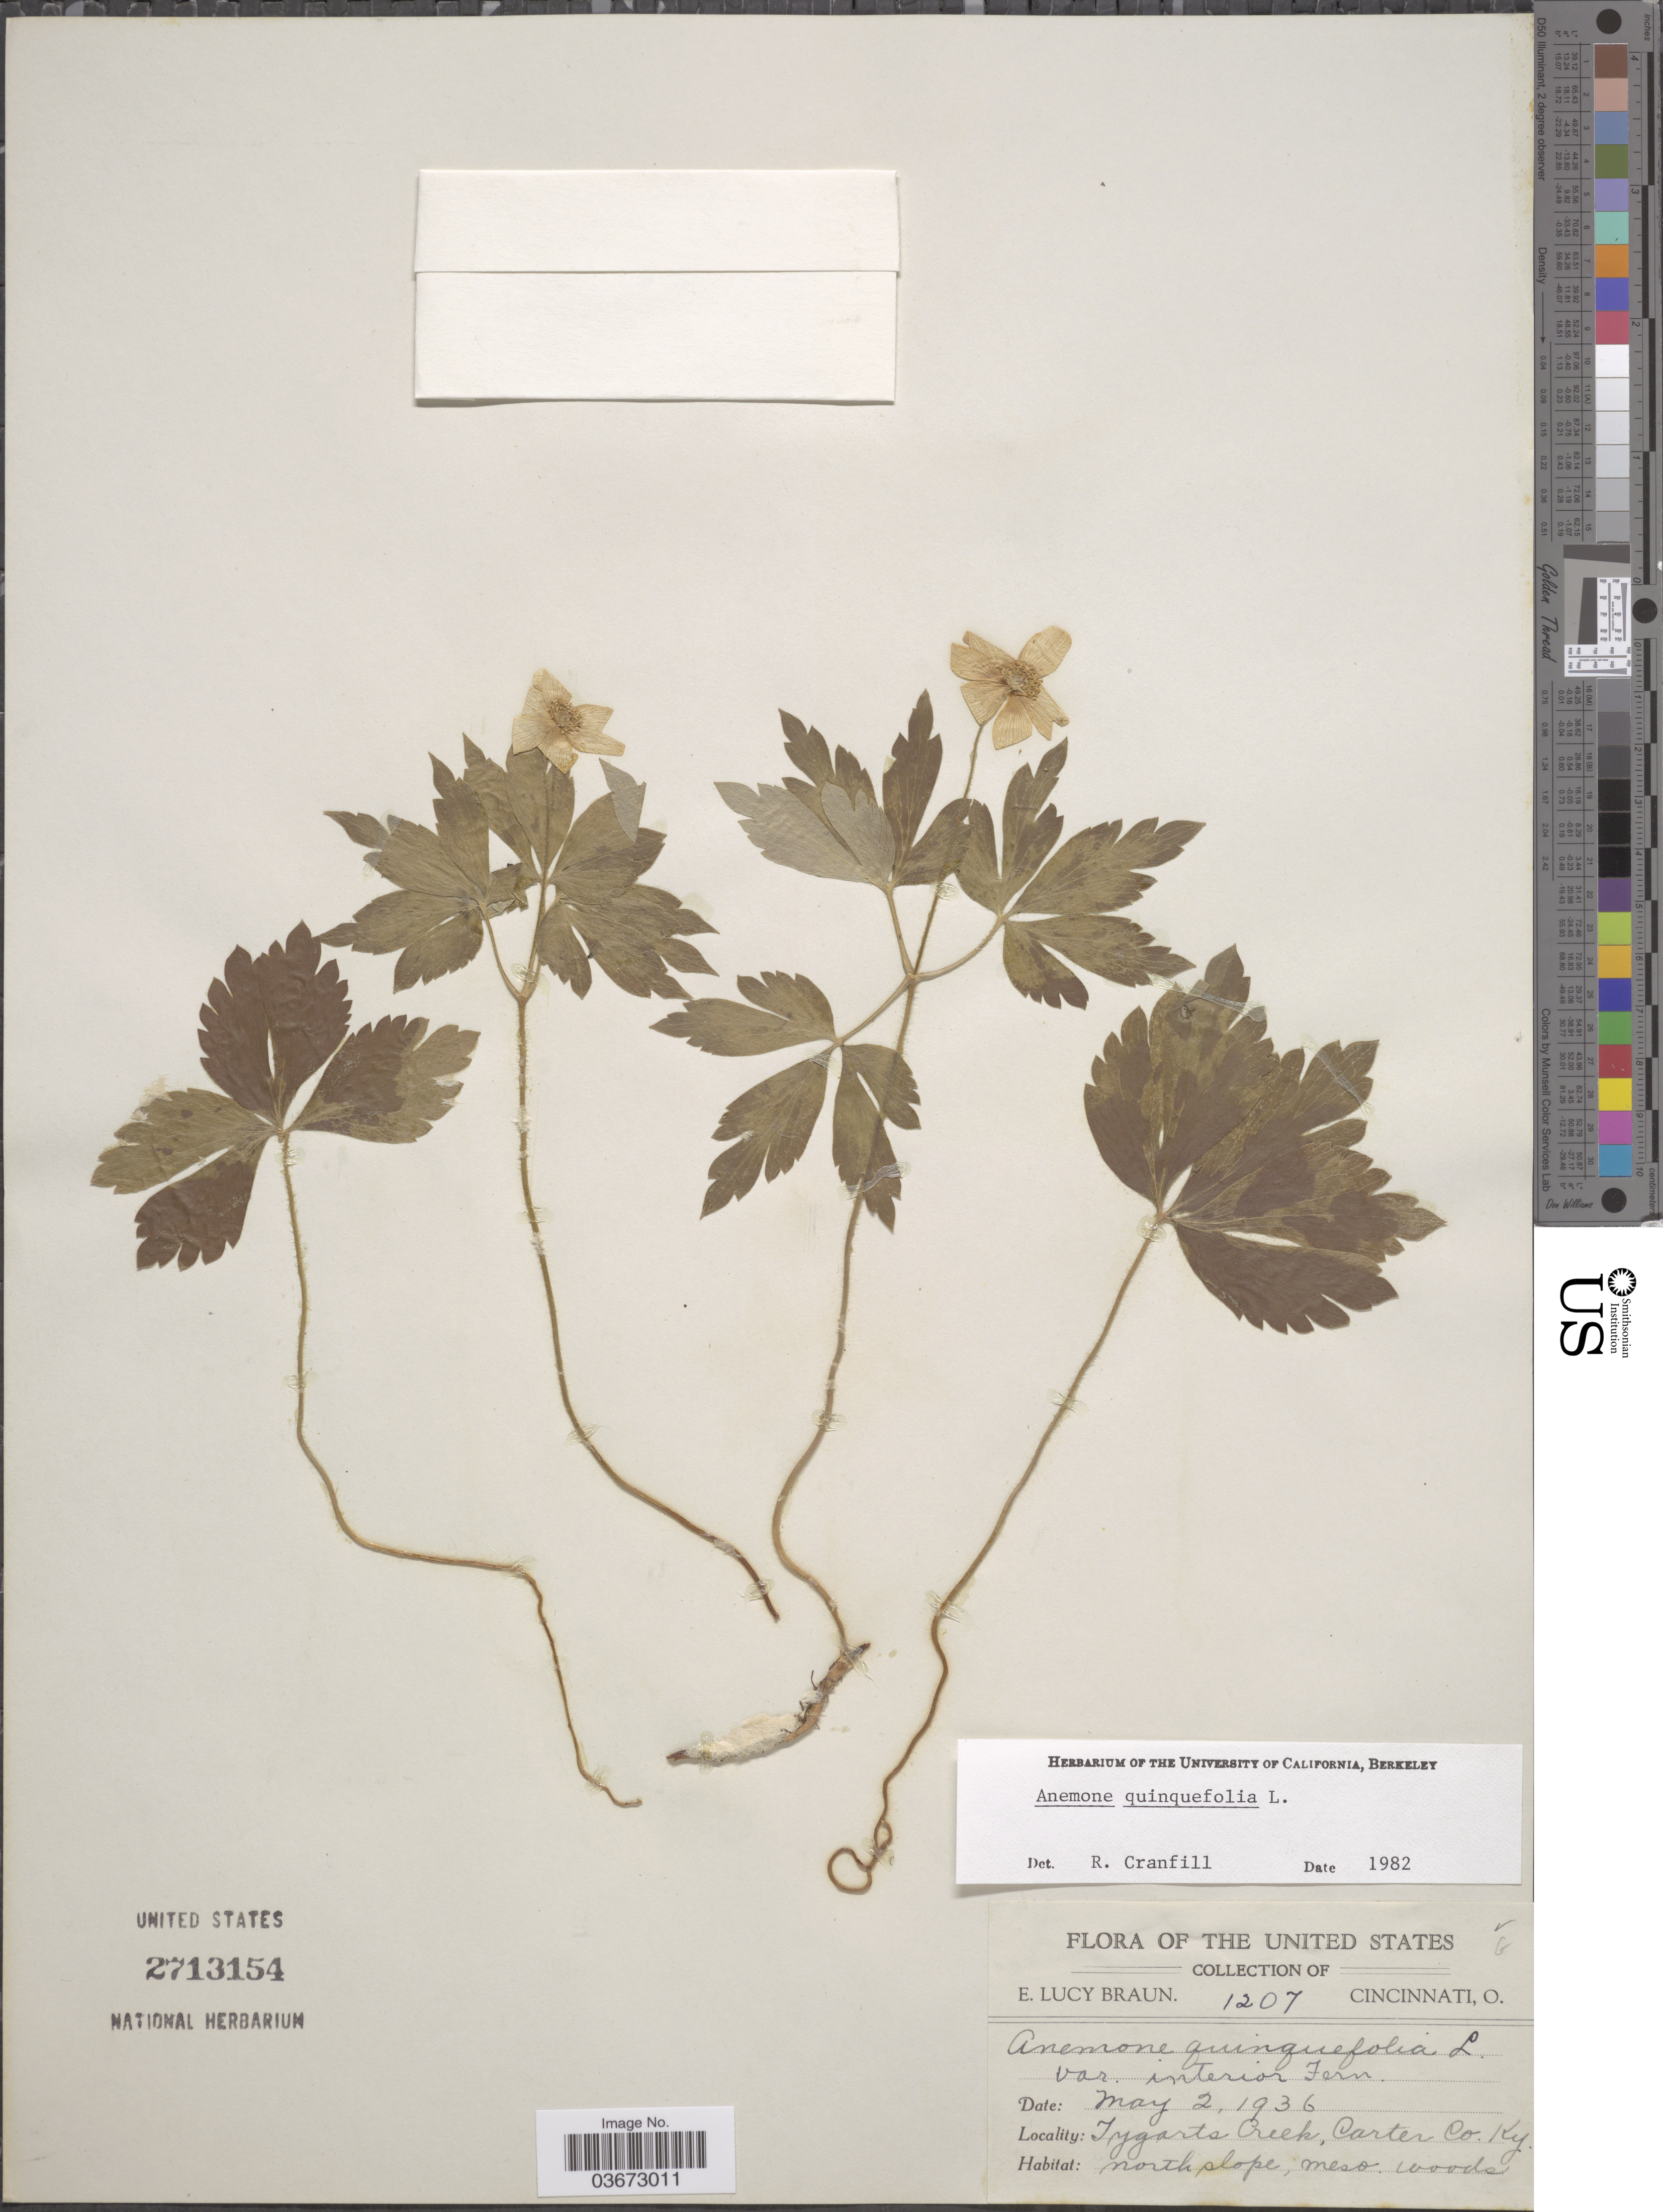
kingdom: Plantae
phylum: Tracheophyta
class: Magnoliopsida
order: Ranunculales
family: Ranunculaceae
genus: Anemone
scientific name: Anemone quinquefolia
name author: L.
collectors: E. L. Braun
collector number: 1207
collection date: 1936-05-02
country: United States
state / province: Kentucky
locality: Tygarts Creek, Carter Co. North slope.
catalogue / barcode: US 2713154